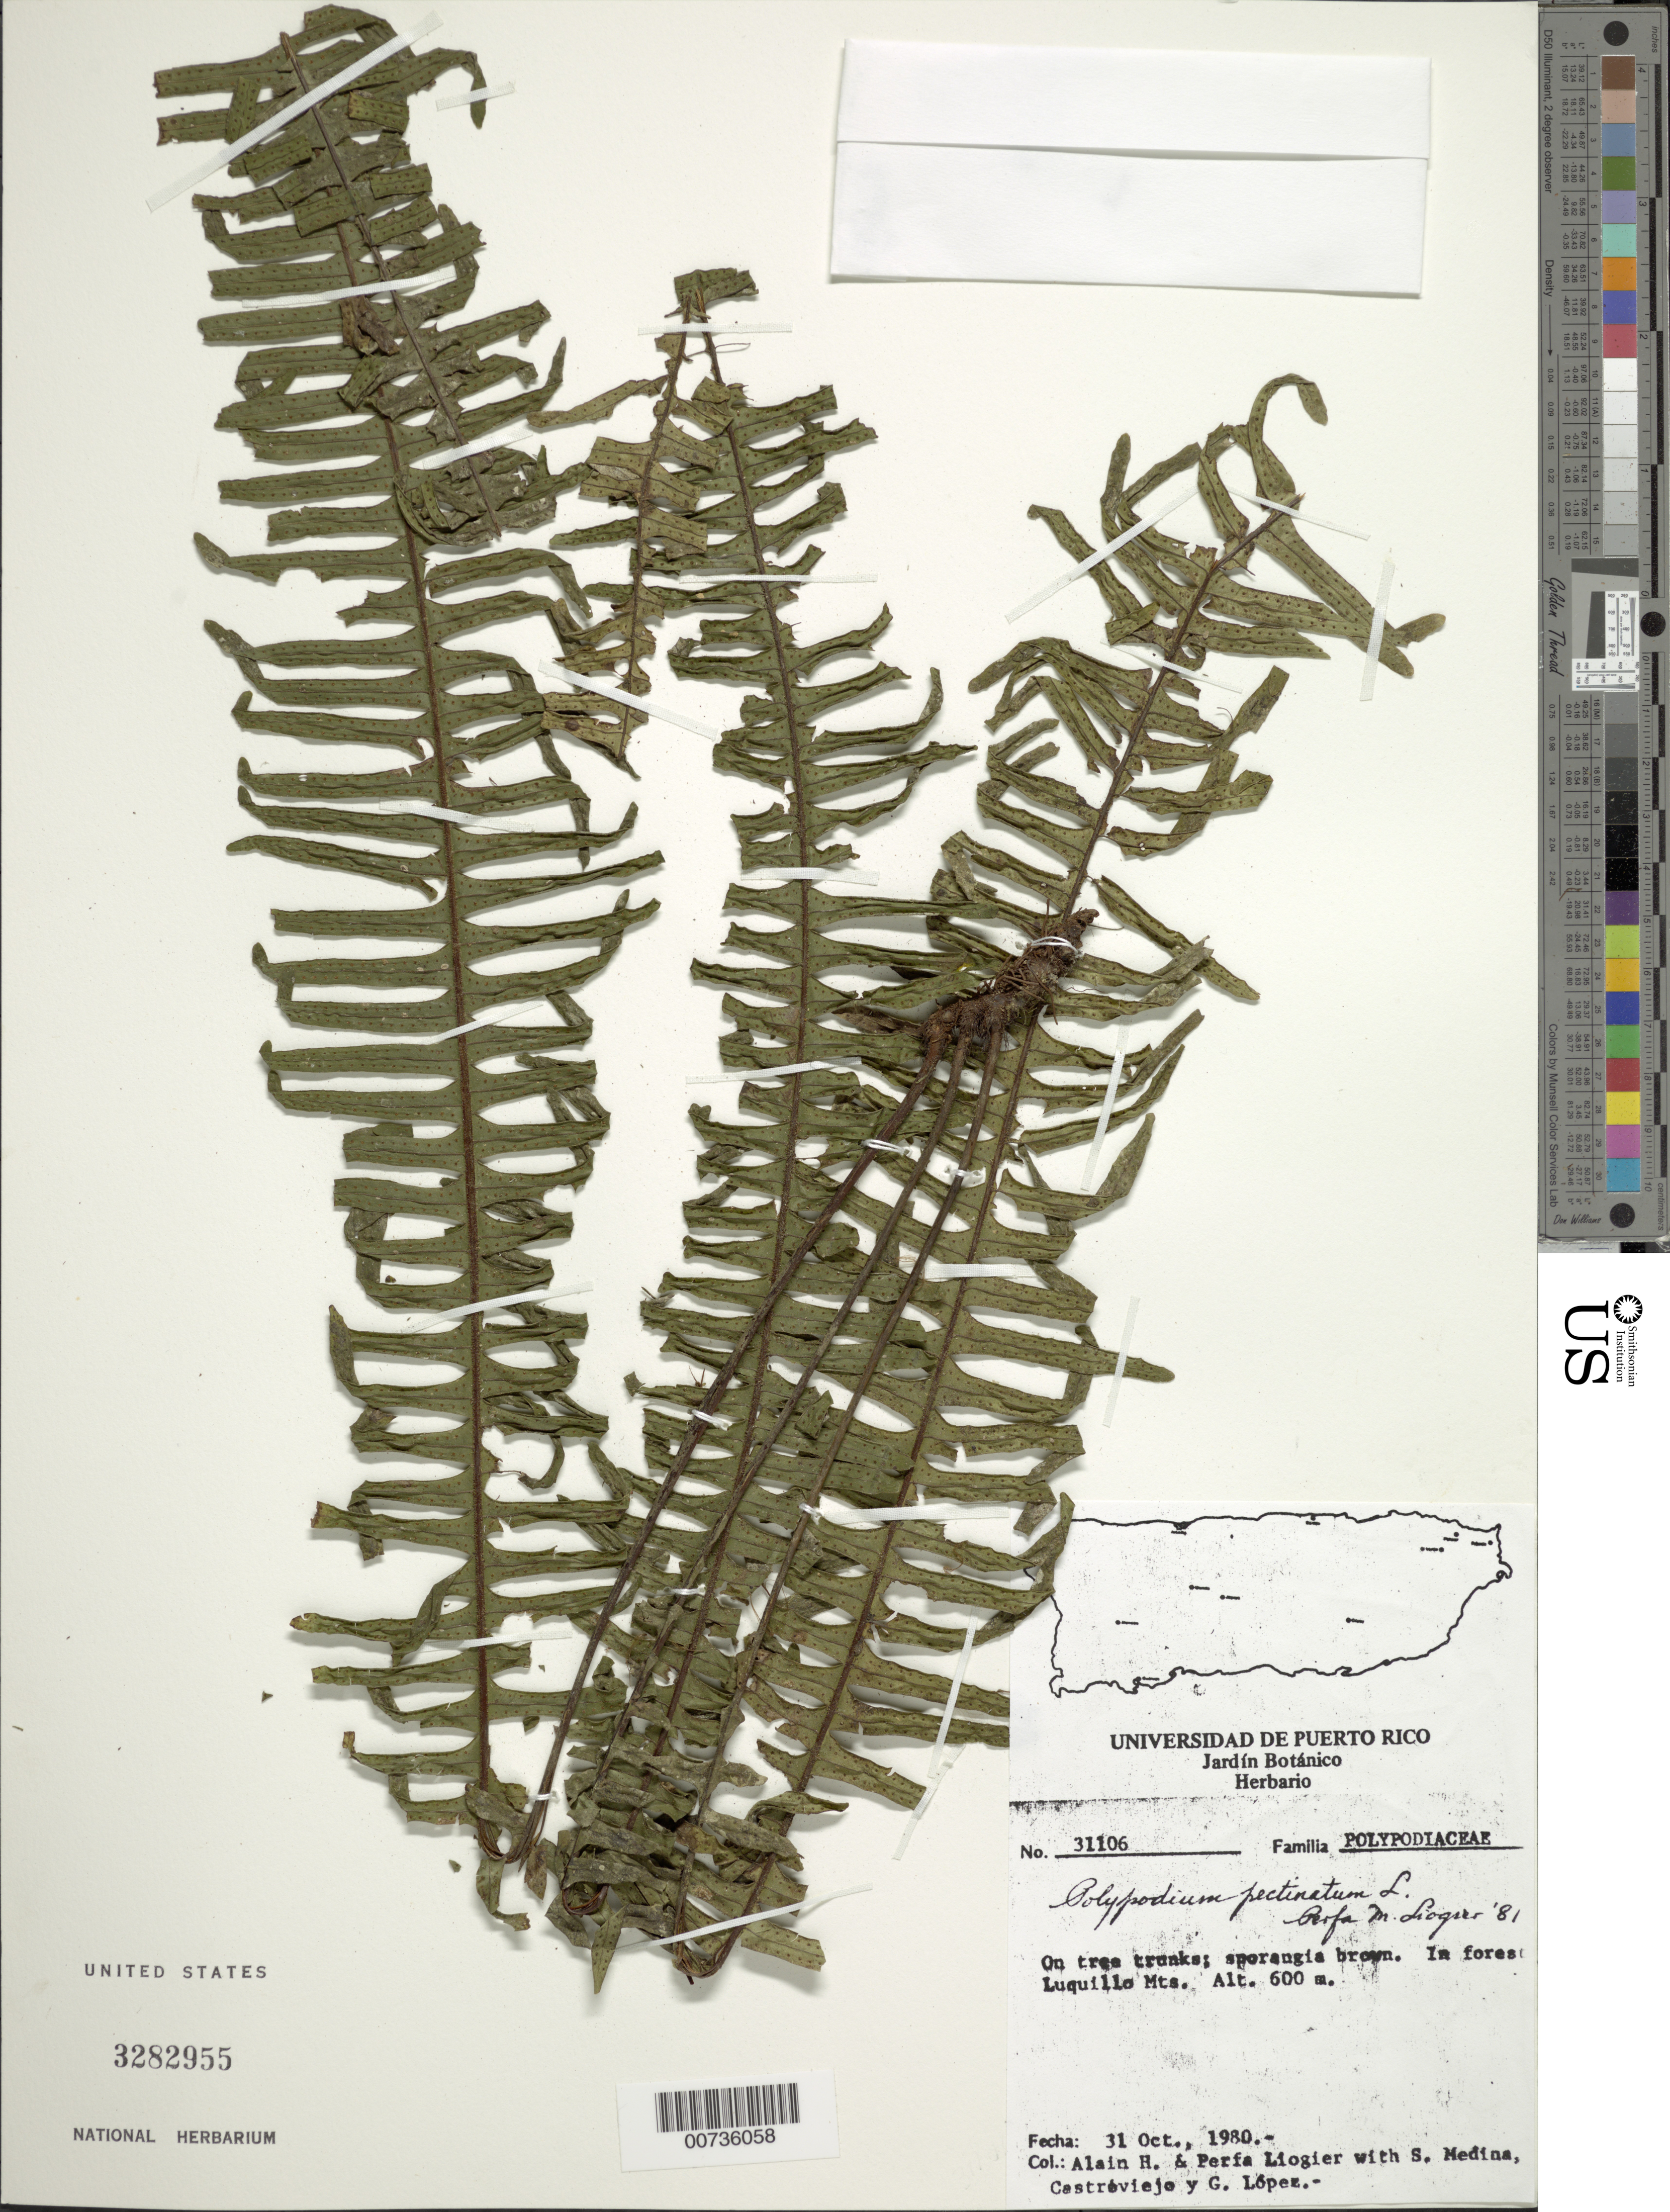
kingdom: Plantae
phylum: Tracheophyta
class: Polypodiopsida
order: Polypodiales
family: Polypodiaceae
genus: Pecluma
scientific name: Pecluma pectinata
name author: (L.) M.G. Price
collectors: A. H. Liogier, M. P. Liogier, S. Medina, -. Castrevieja & G. López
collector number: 31106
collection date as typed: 31 Oct 1980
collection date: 1980-10-31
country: Puerto Rico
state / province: Luquillo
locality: Luquillo Mts.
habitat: In Forest on tree trunks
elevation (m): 600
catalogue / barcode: US 3282955